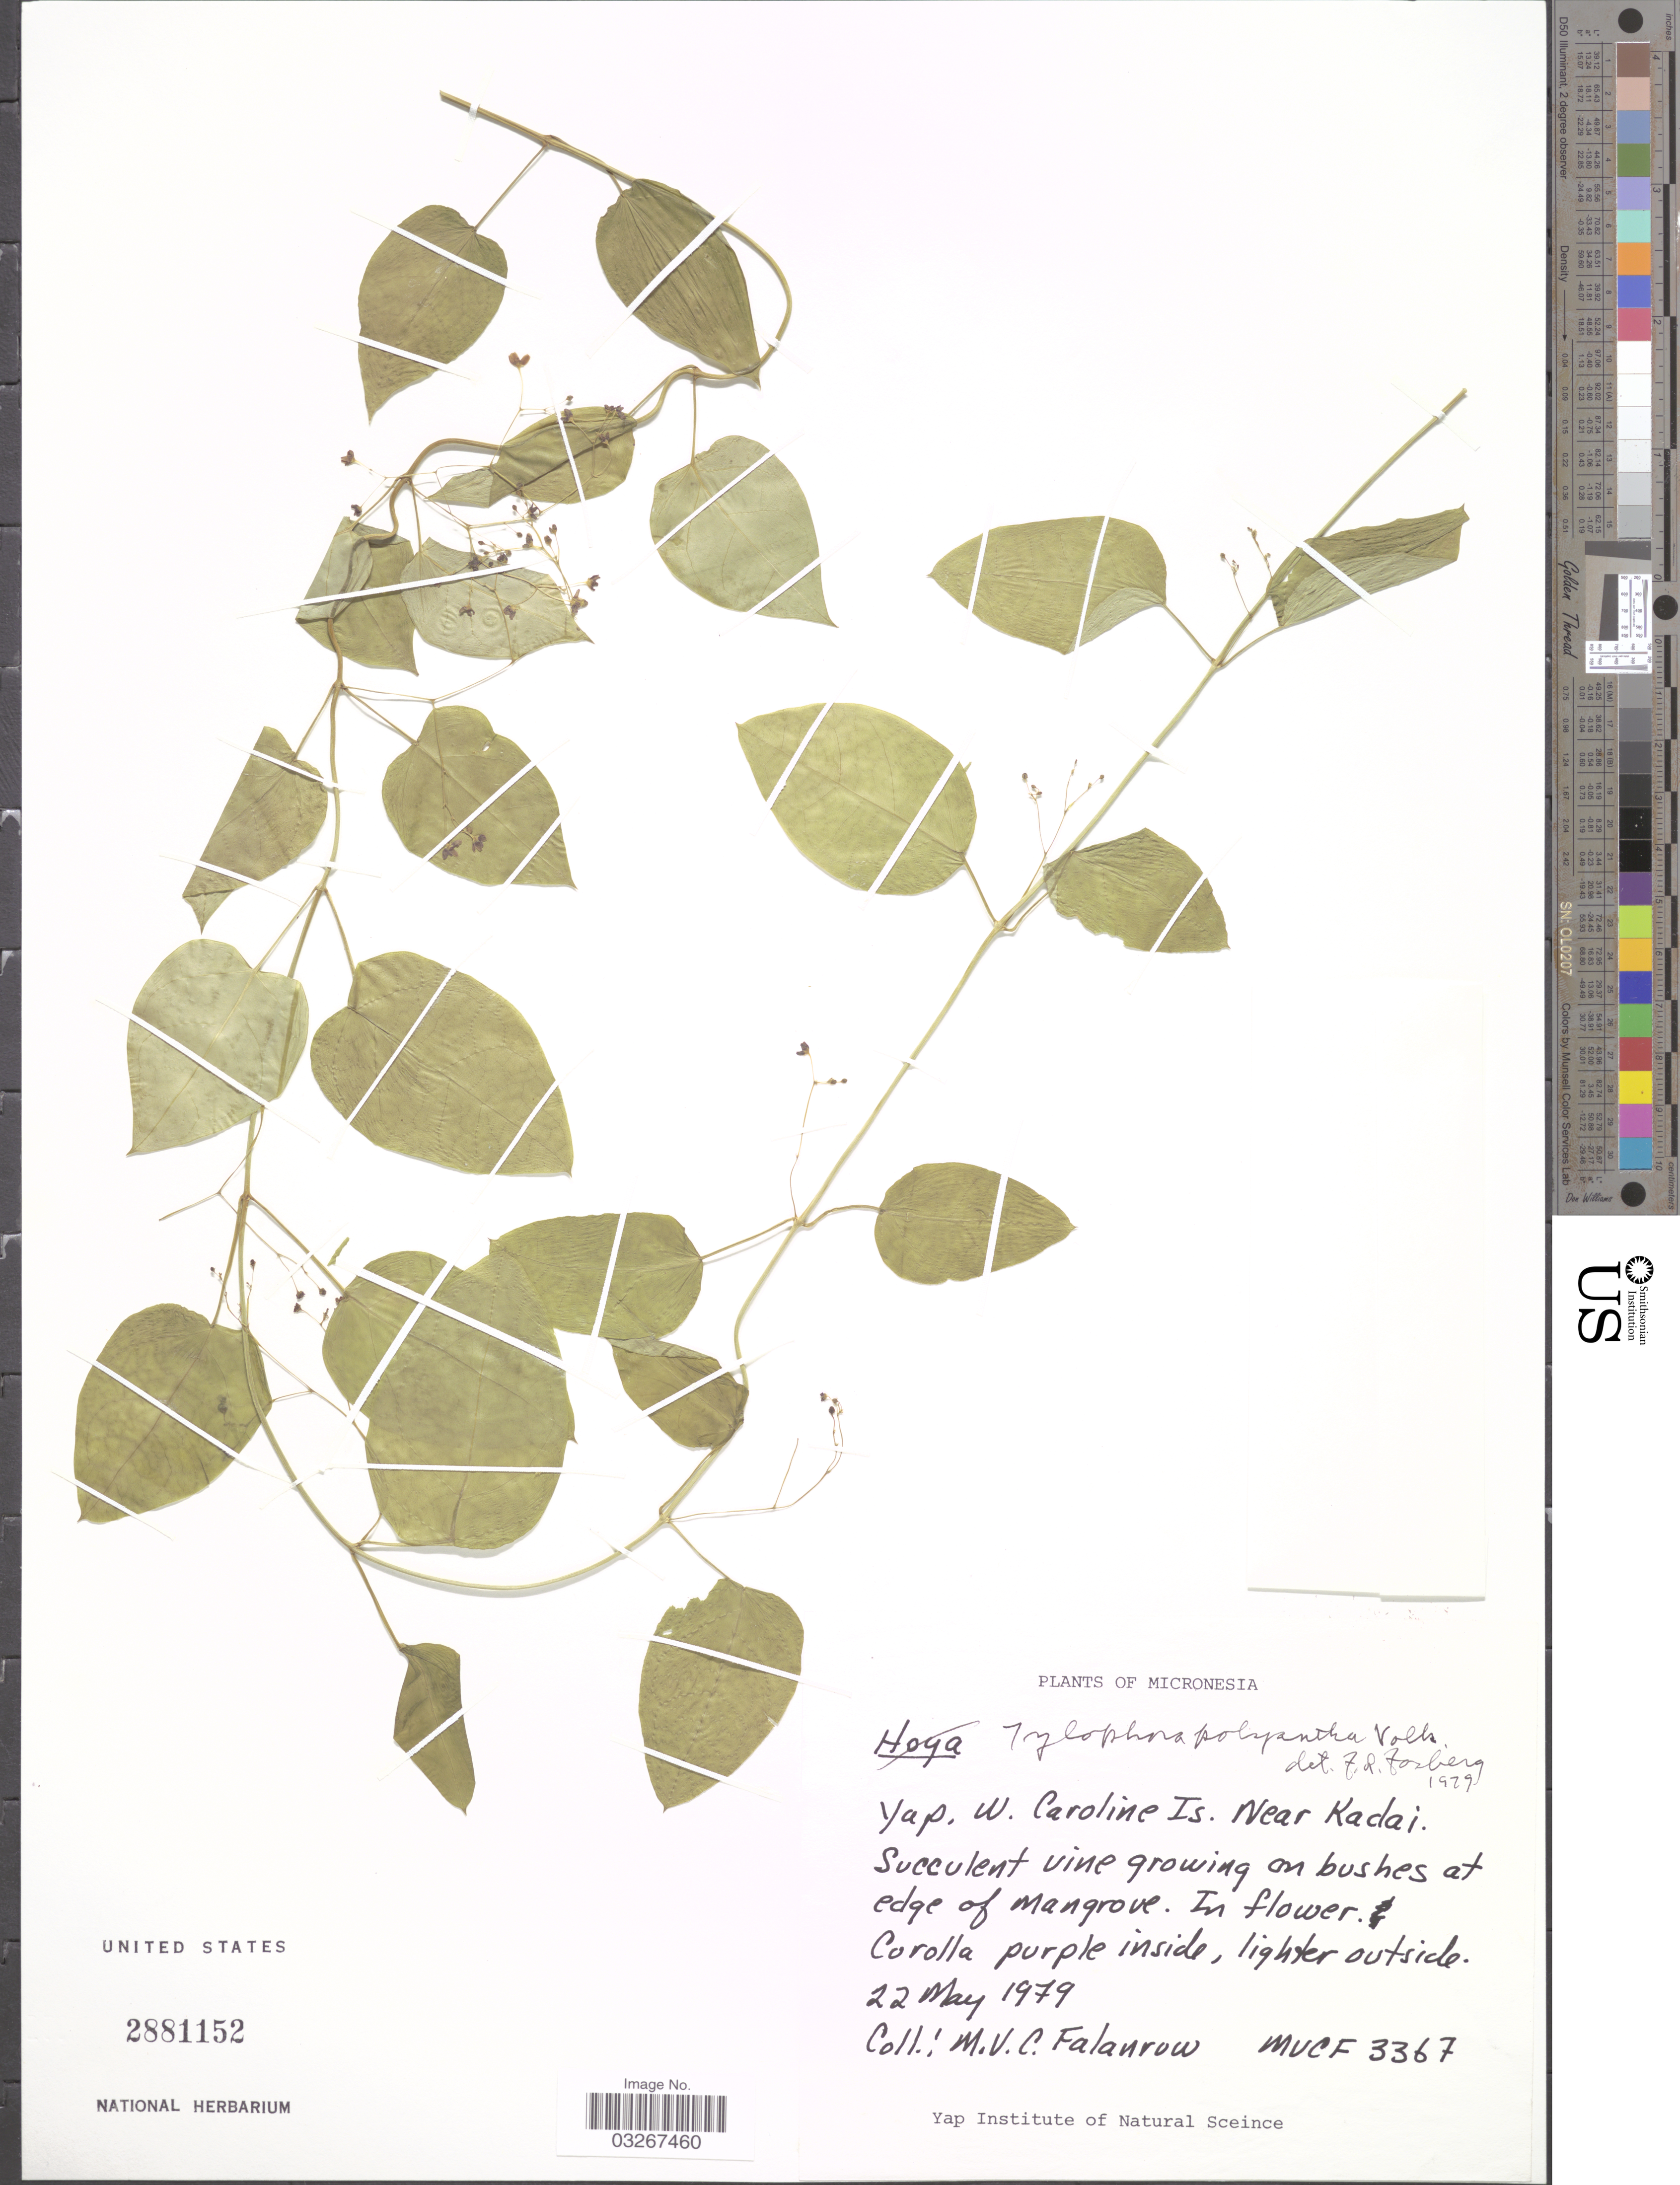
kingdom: Plantae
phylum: Tracheophyta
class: Magnoliopsida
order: Gentianales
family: Apocynaceae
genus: Tylophora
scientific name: Tylophora polyantha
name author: Volkens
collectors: M. V. Falanruw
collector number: MVCF 3367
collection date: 1979-05-22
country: Micronesia, Federated States of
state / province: Yap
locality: Micronesia. W. Caroline Is. Near Kadai.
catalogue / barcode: US 2881152